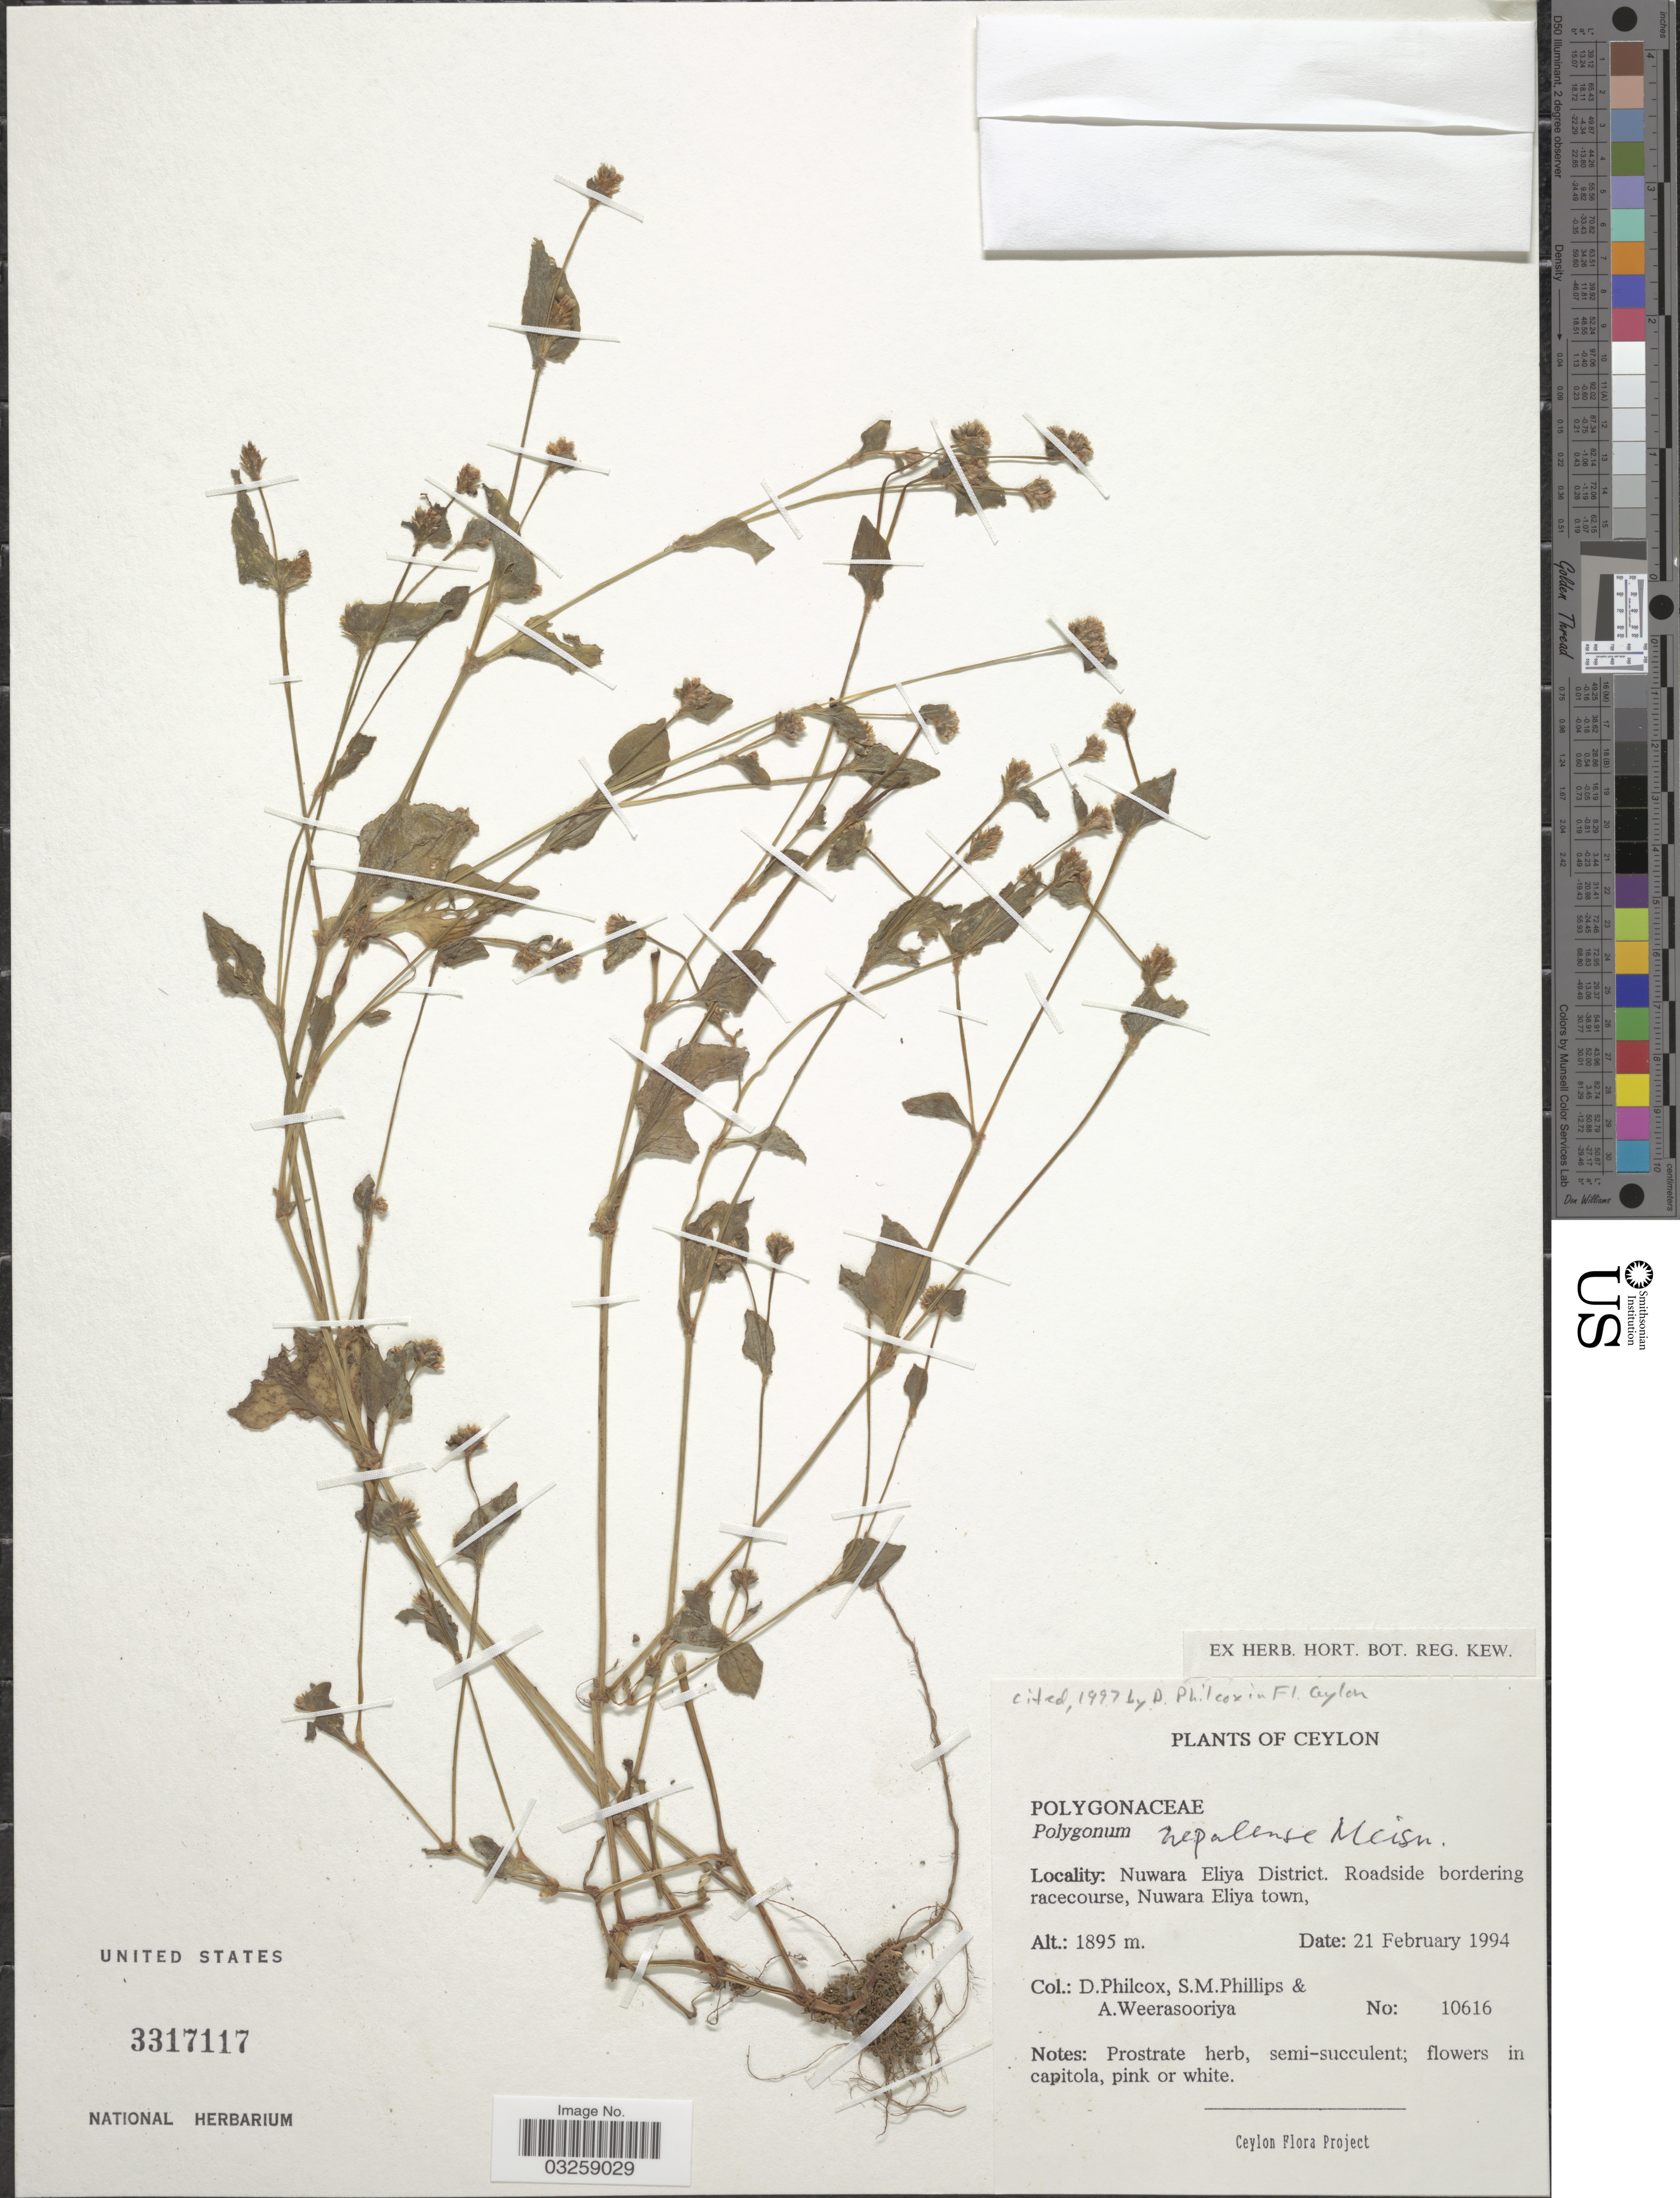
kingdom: Plantae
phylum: Tracheophyta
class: Magnoliopsida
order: Caryophyllales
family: Polygonaceae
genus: Polygonum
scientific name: Polygonum nepalense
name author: Meisn.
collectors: D. Philcox, S. M. Phillips & A. Weerasooriya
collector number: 10616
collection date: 1994-02-21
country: Sri Lanka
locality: Ceylon. Nuwara Eliya District. Roadside bordering racecourse, Nuwara Eliya town.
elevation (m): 1895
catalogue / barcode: US 3317117